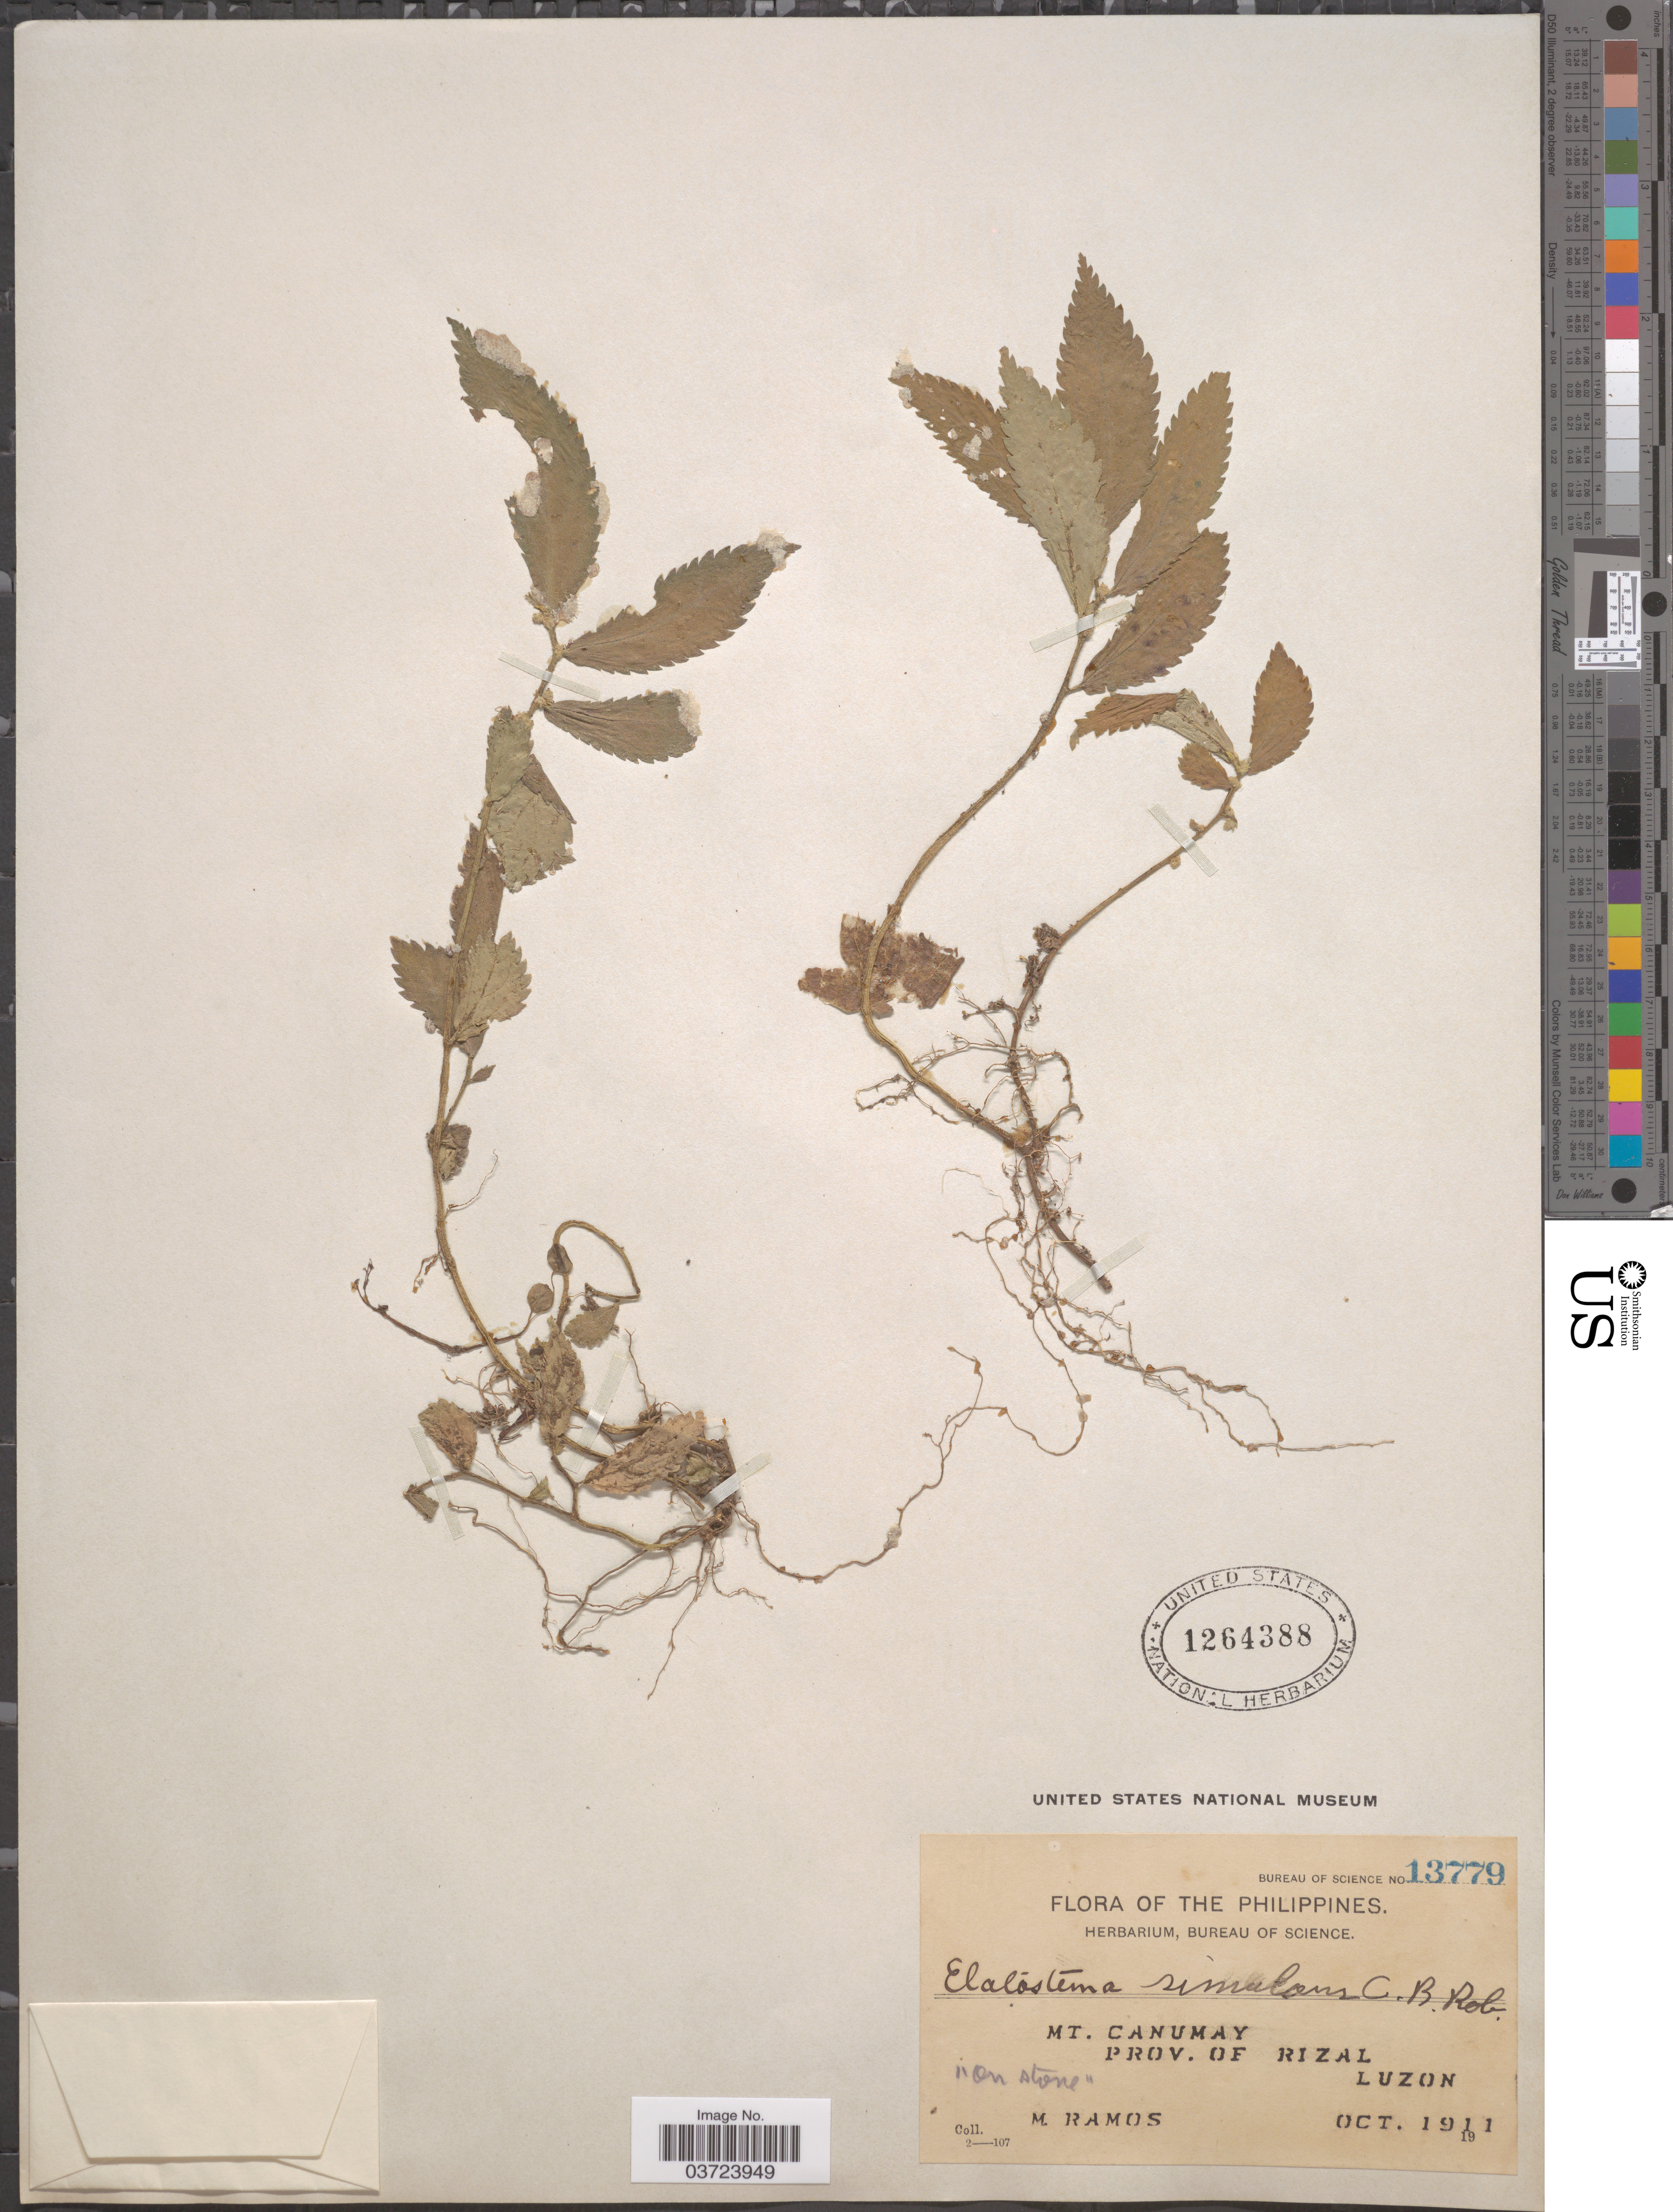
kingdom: Plantae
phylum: Tracheophyta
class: Magnoliopsida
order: Rosales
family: Urticaceae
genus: Elatostema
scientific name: Elatostema simulans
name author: C.B. Rob.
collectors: M. Ramos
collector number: Bureau of Science 13779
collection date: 1911-10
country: Philippines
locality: Mt. Canumay. Prov. of Rizal. Luzon.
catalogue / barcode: US 1264388